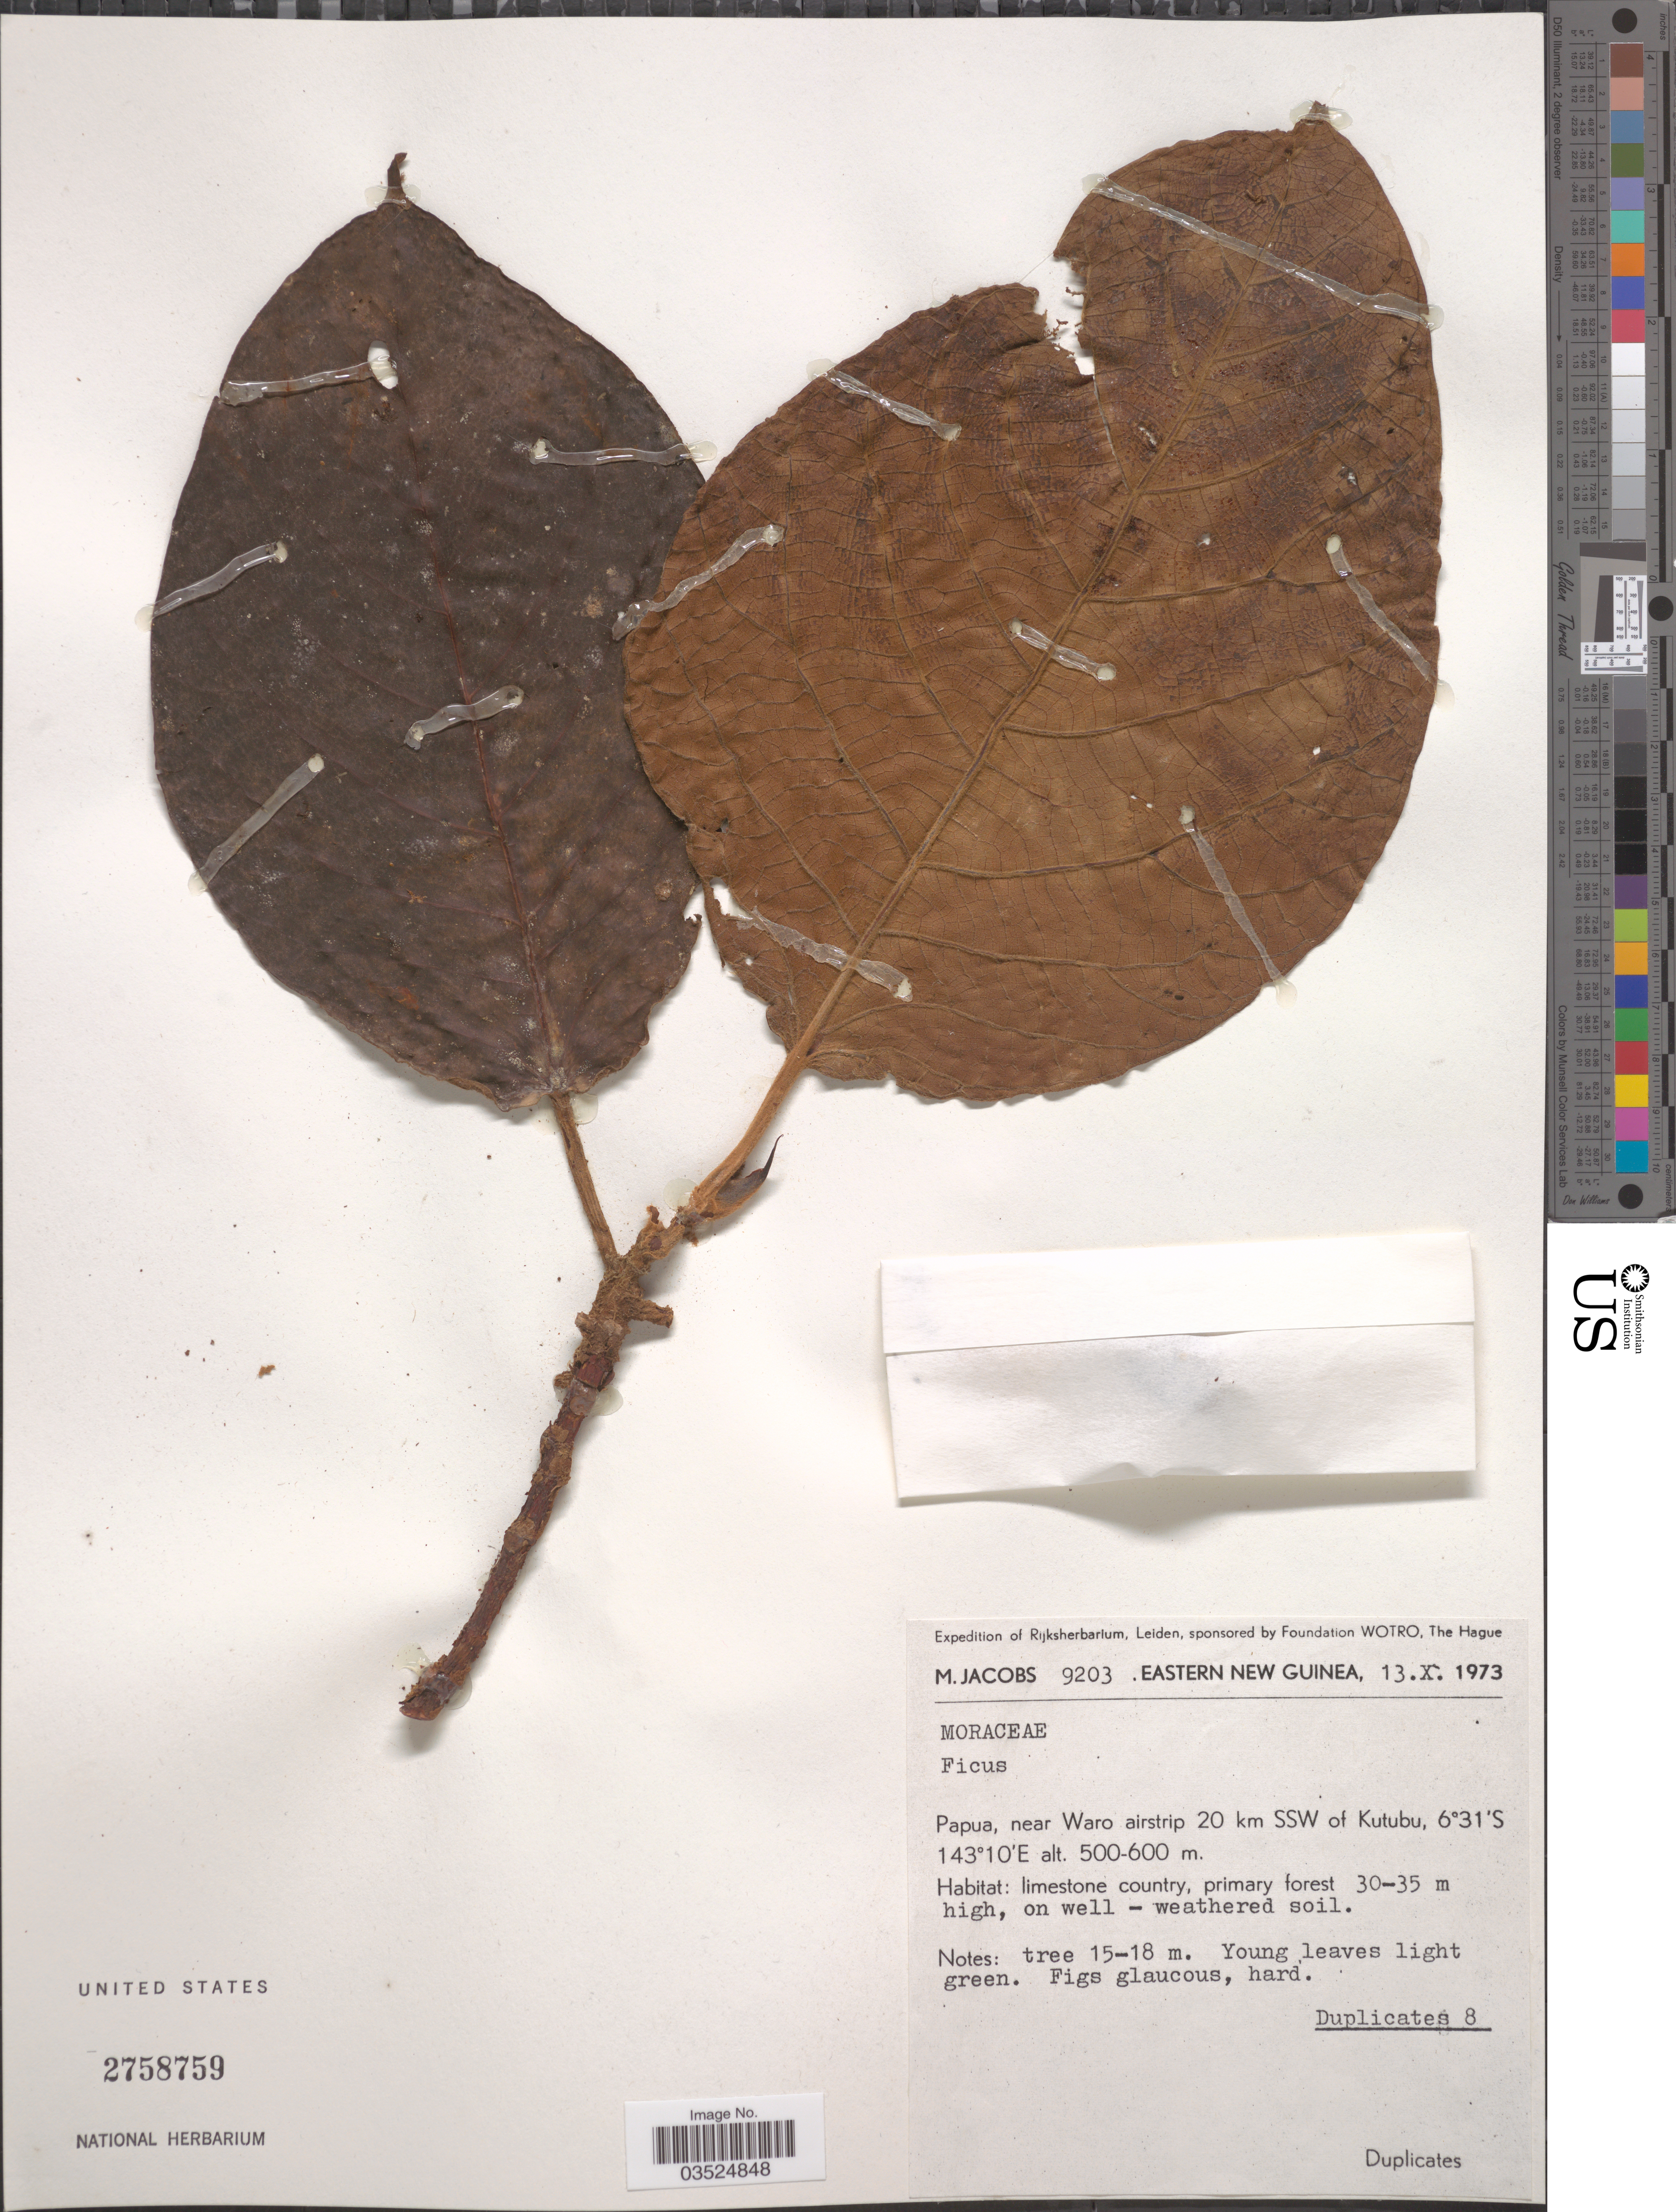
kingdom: Plantae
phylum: Tracheophyta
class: Magnoliopsida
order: Rosales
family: Moraceae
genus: Ficus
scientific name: Ficus sp.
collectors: M. Jacobs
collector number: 9203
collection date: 1973-10-13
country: Papua New Guinea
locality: Eastern New Guinea. Papua, near Waro airstrip 20 km SSW of Kutubu.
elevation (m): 500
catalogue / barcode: US 2758759